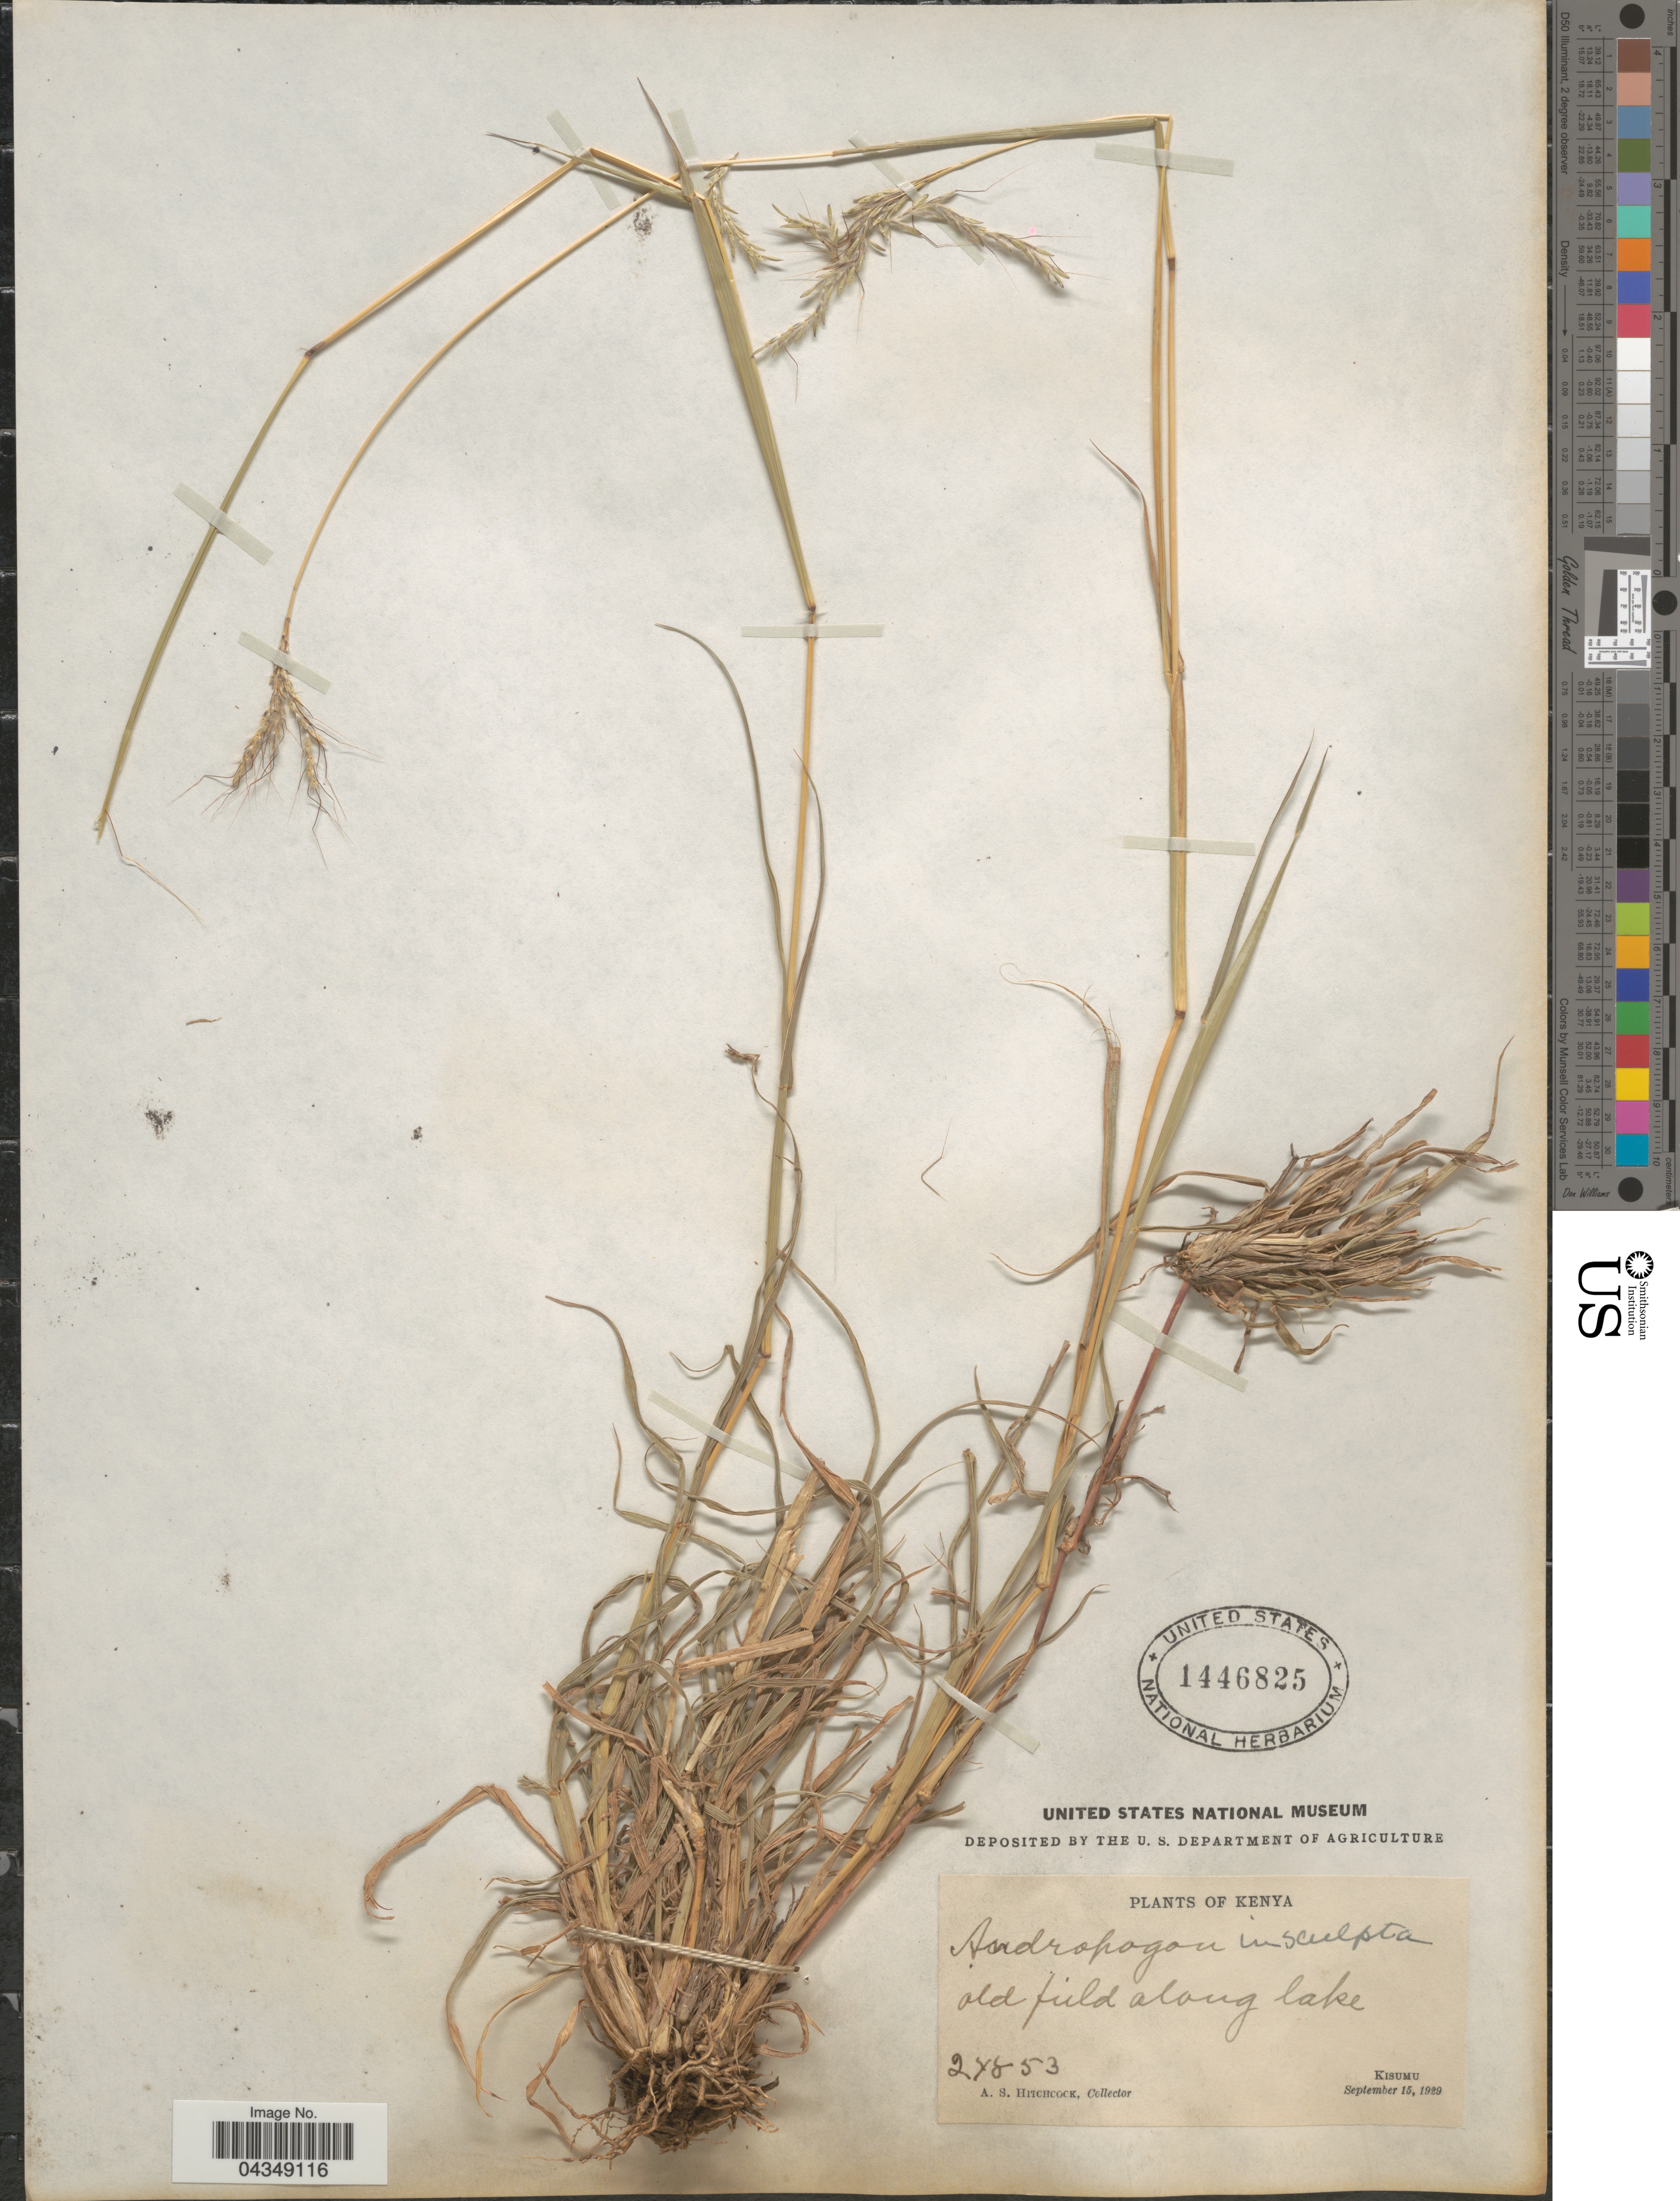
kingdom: Plantae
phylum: Tracheophyta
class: Liliopsida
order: Poales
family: Poaceae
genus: Bothriochloa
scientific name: Bothriochloa insculpta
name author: (Hochst. ex A. Rich.) A. Camus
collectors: A. S. Hitchcock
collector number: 24853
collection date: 1929-09-15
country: Kenya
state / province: Kisumu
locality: Old field along lake.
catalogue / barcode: US 1446825